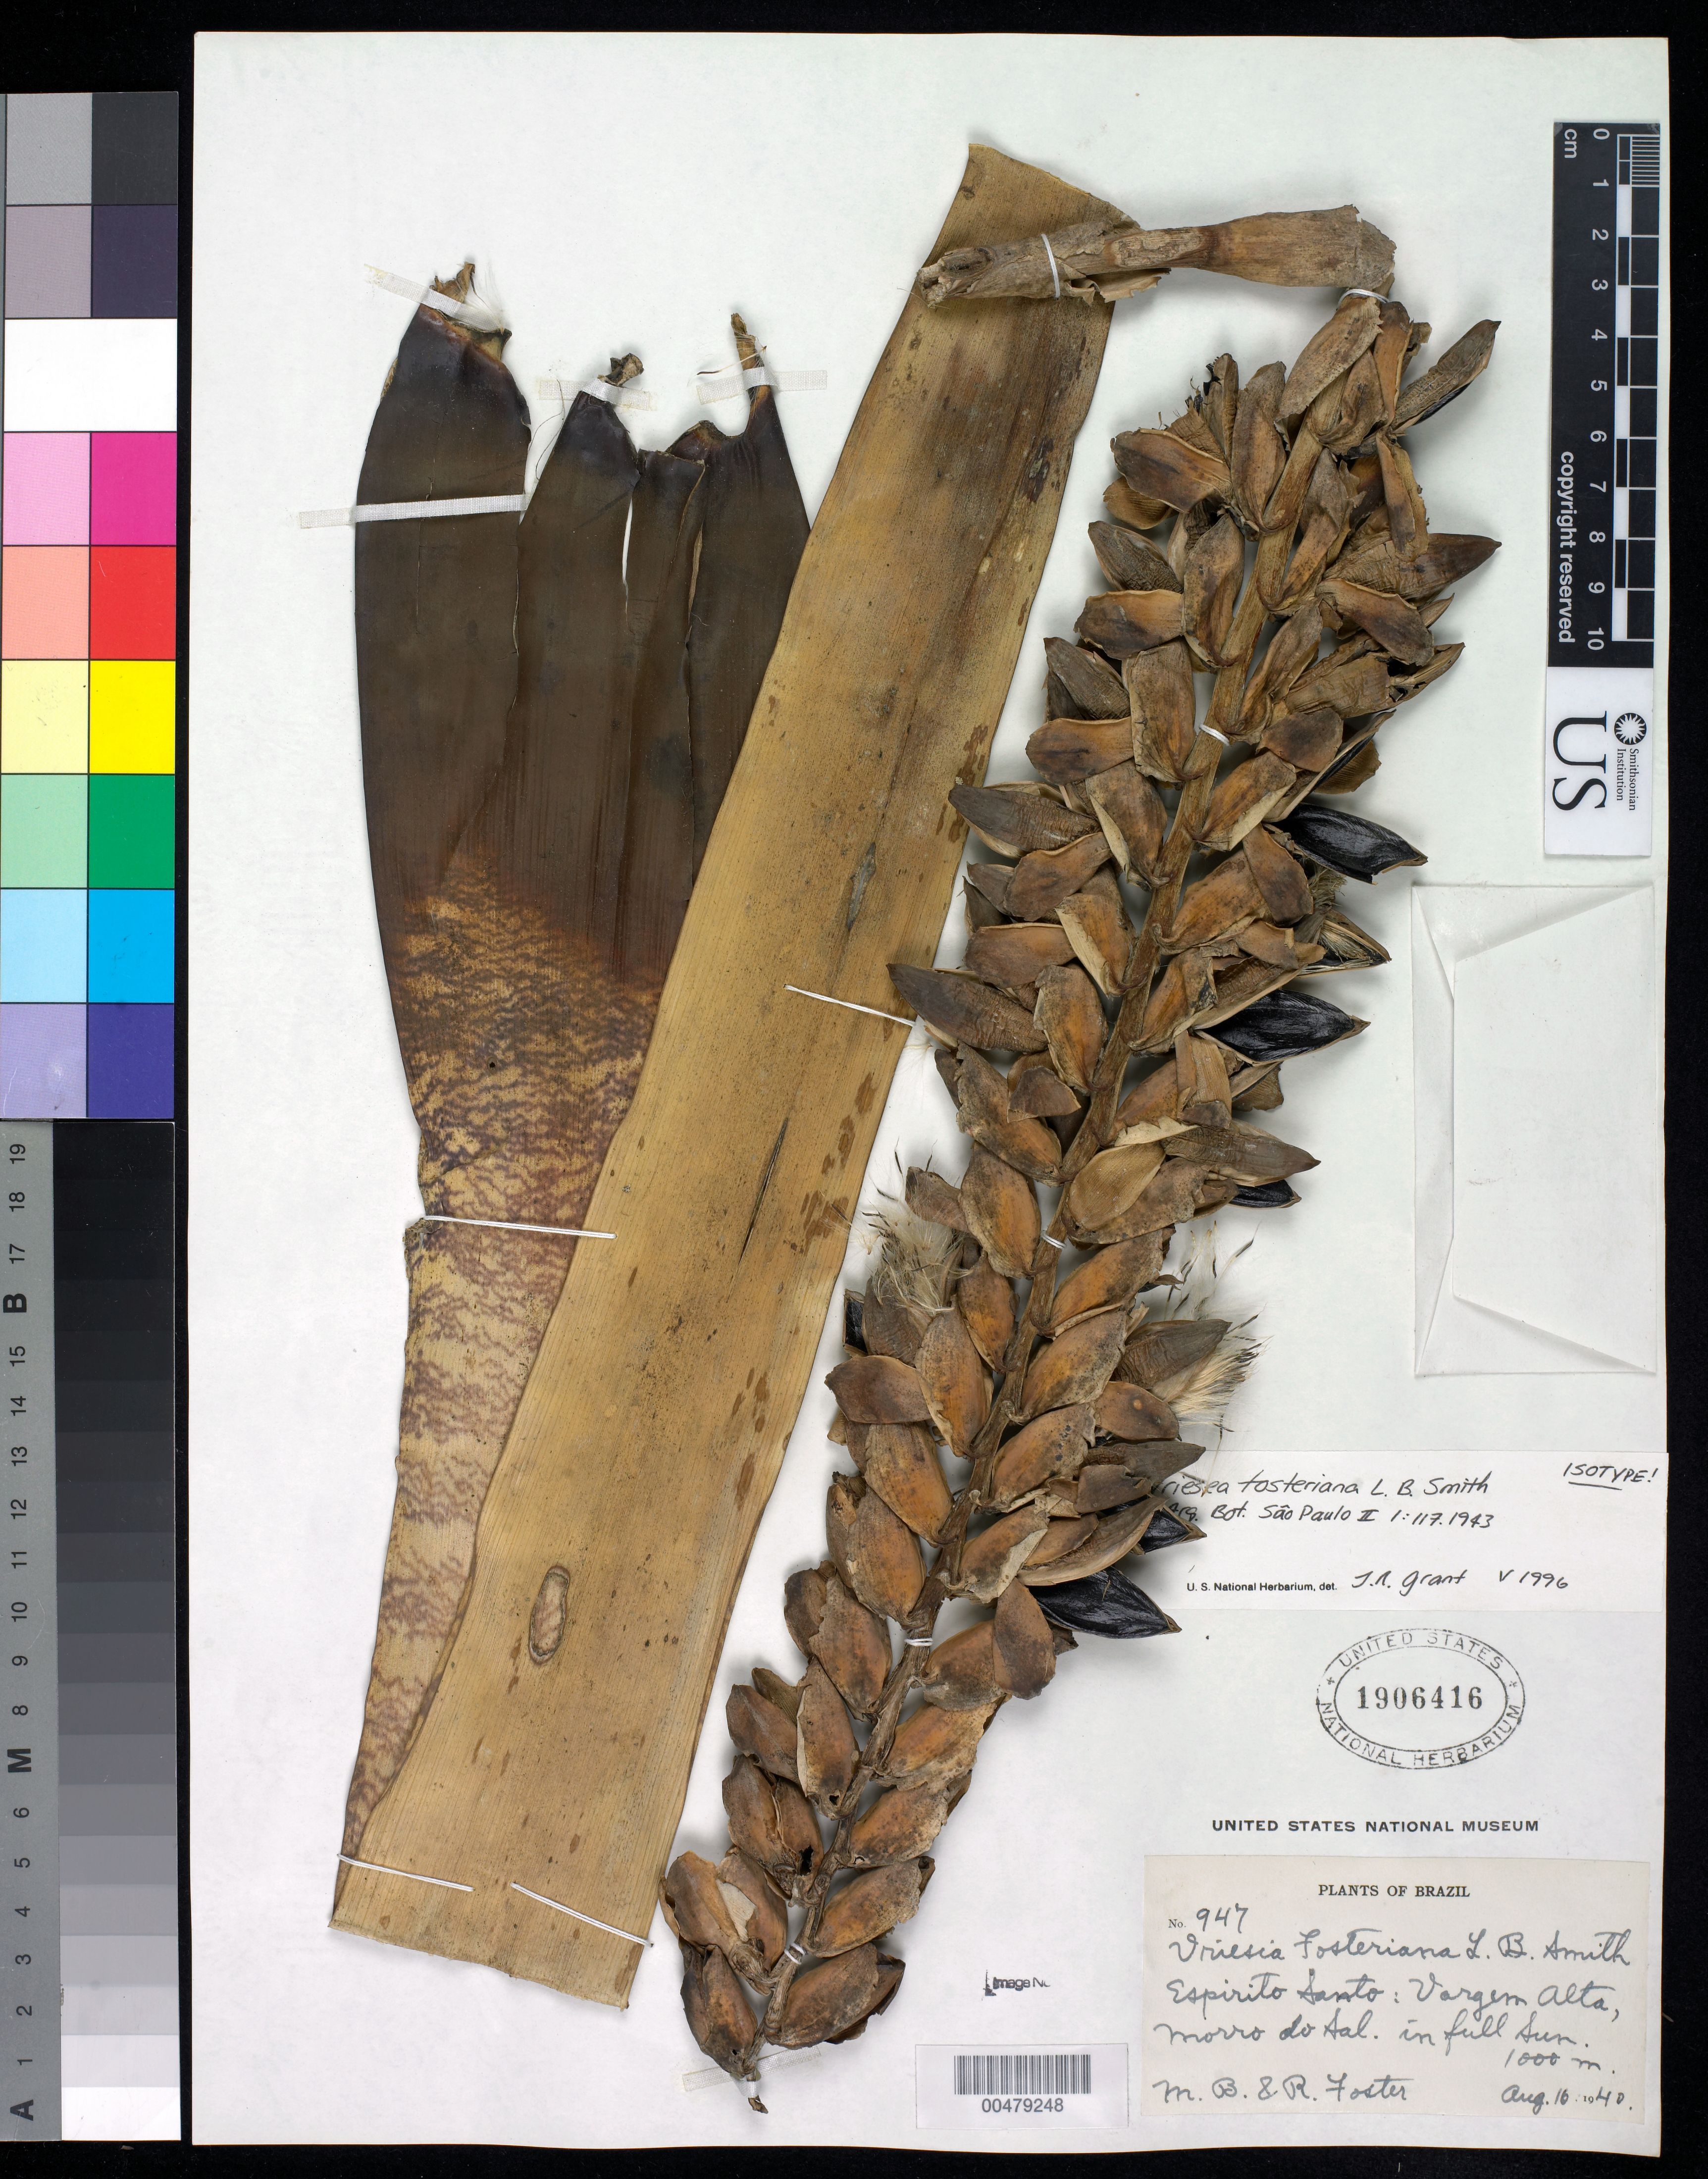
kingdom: Plantae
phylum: Tracheophyta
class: Liliopsida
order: Poales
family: Bromeliaceae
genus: Vriesea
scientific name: Vriesea fosteriana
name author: L.B. Sm.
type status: Isotype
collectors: M. B. Foster & R. C. Foster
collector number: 947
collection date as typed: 16 Aug 1940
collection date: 1940-08-16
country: Brazil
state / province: Espírito Santo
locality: Vargem Alta, Morro do Sal.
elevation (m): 1000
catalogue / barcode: US 1906416